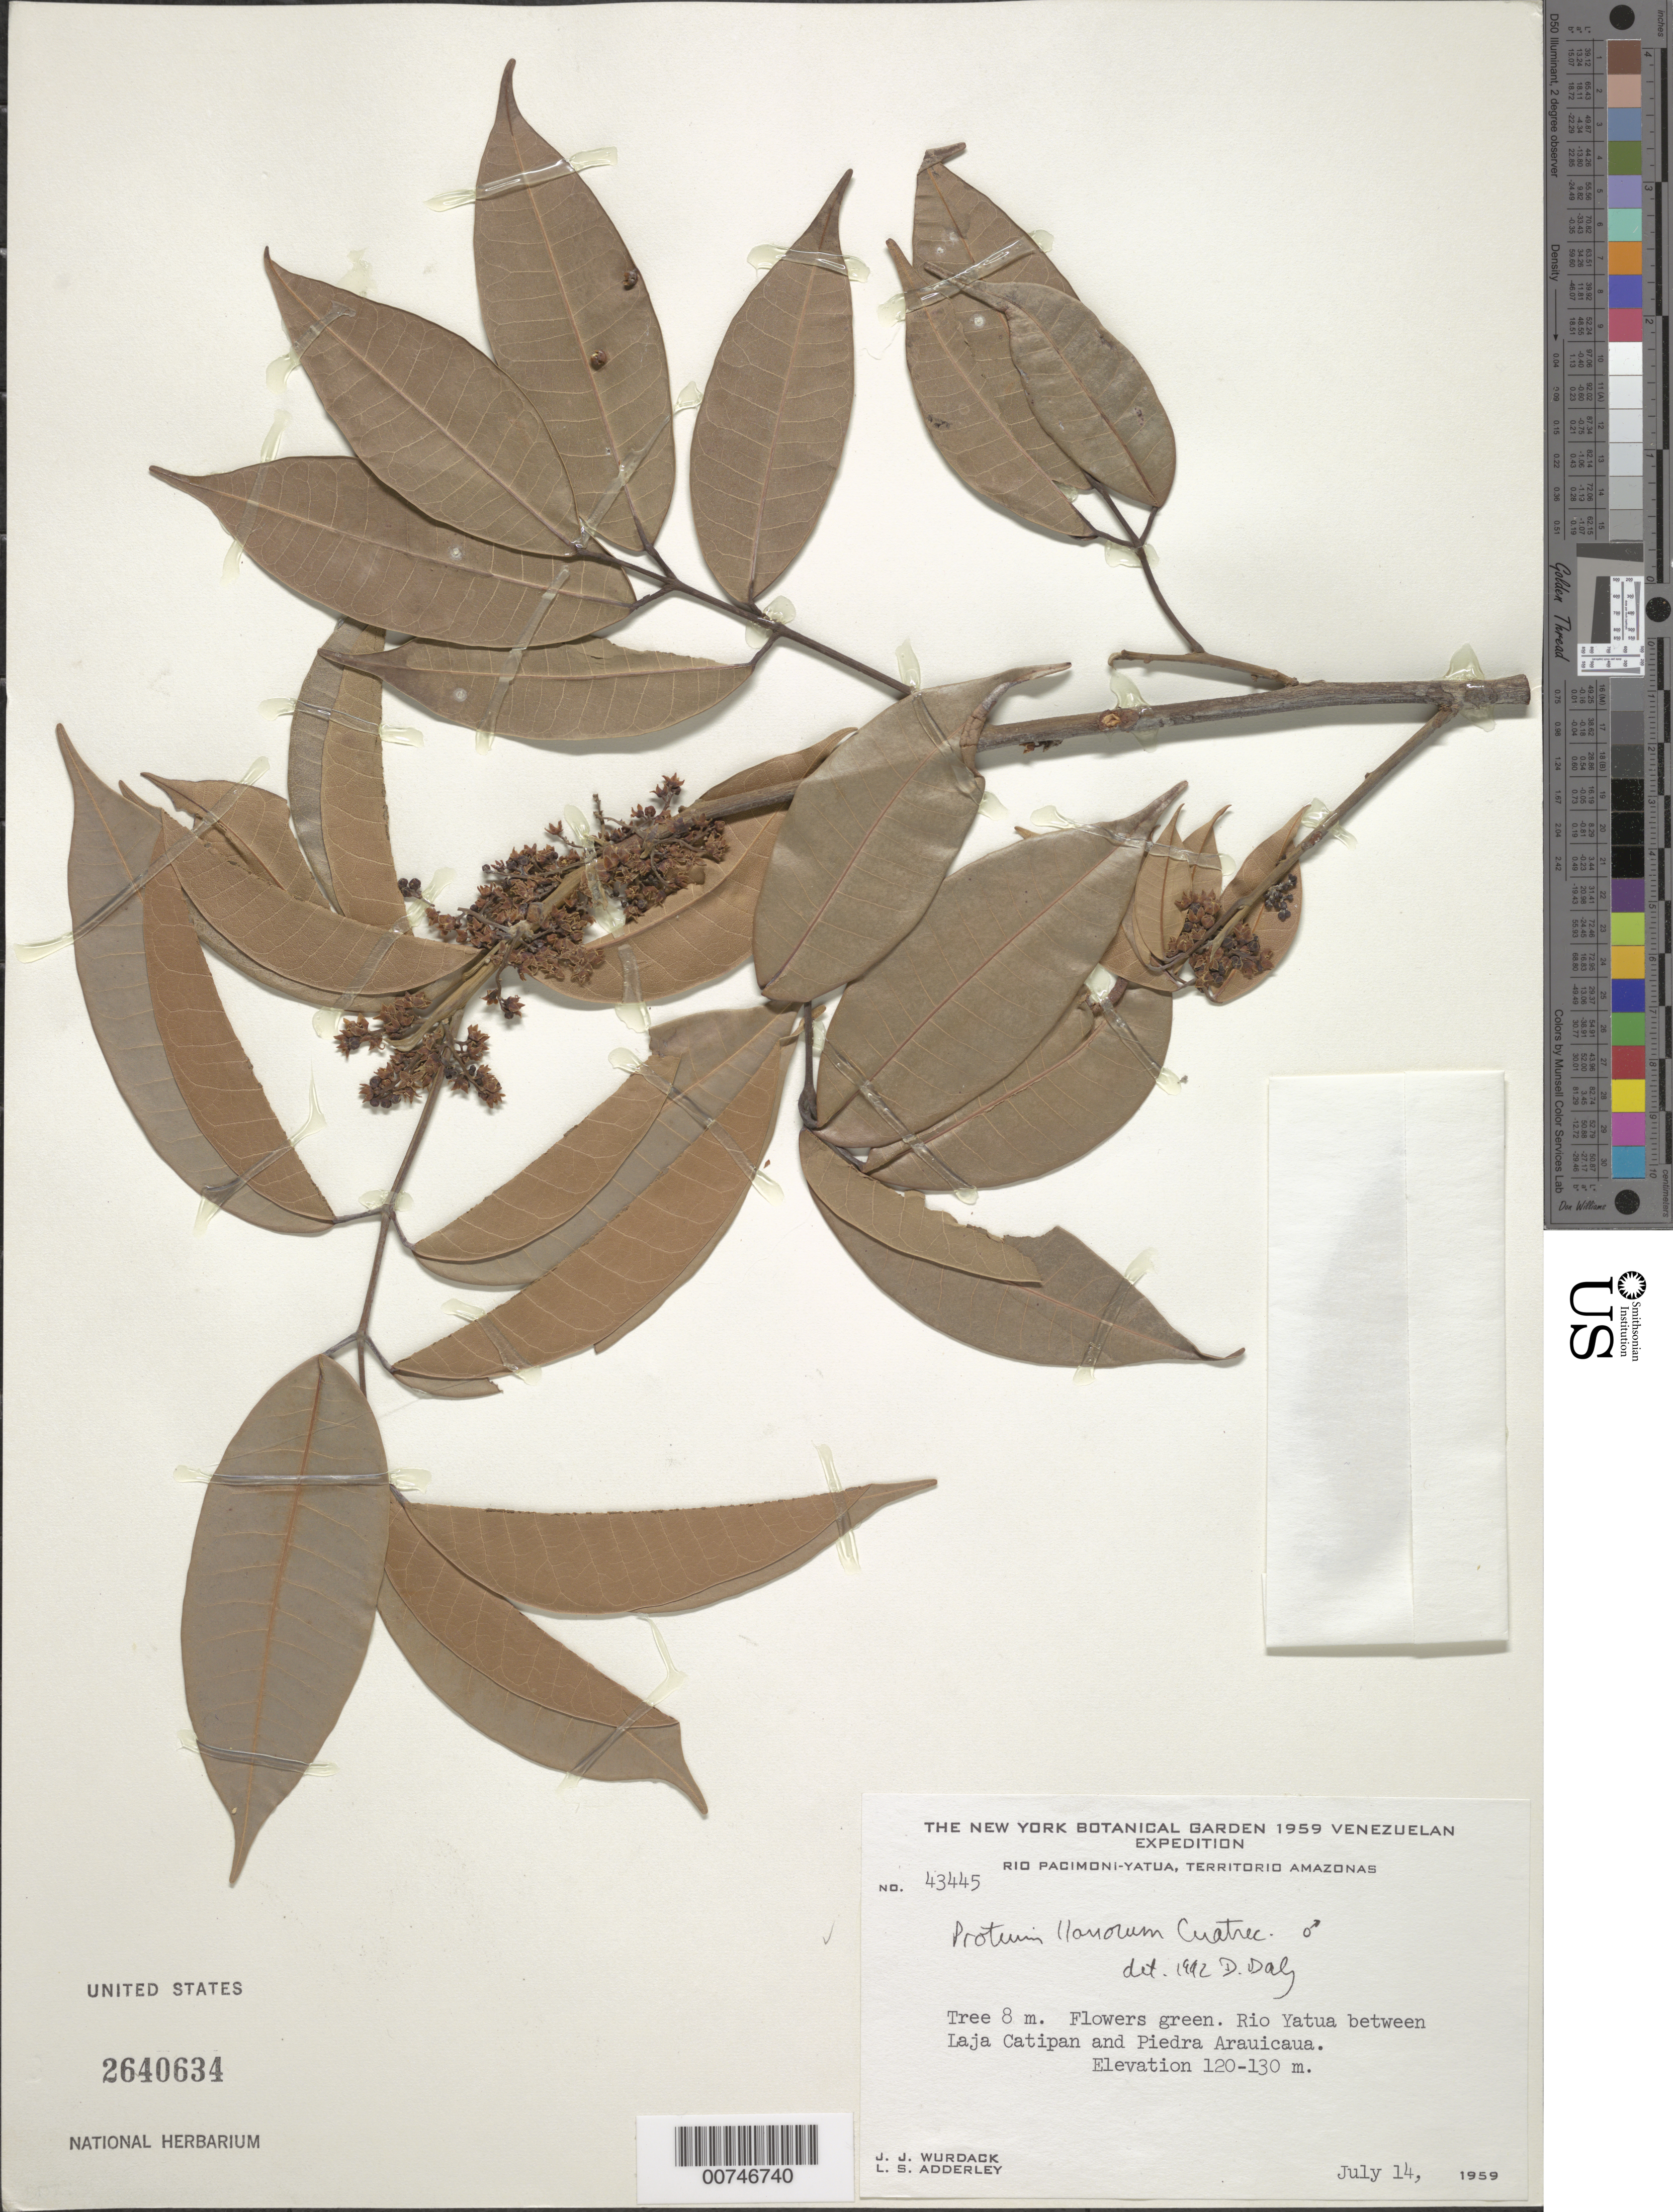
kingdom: Plantae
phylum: Tracheophyta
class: Magnoliopsida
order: Sapindales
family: Burseraceae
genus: Protium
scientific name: Protium llanorum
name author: Cuatrec.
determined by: Daly, D. C.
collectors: J. J. Wurdack & L. S. Adderley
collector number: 43445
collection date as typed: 14-Jul-59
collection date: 1959-07-14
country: Venezuela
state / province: Amazonas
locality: Río Pacimoni - Yatua, between Laja Catipan and Piedra Arauicaua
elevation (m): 120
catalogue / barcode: US 2640634